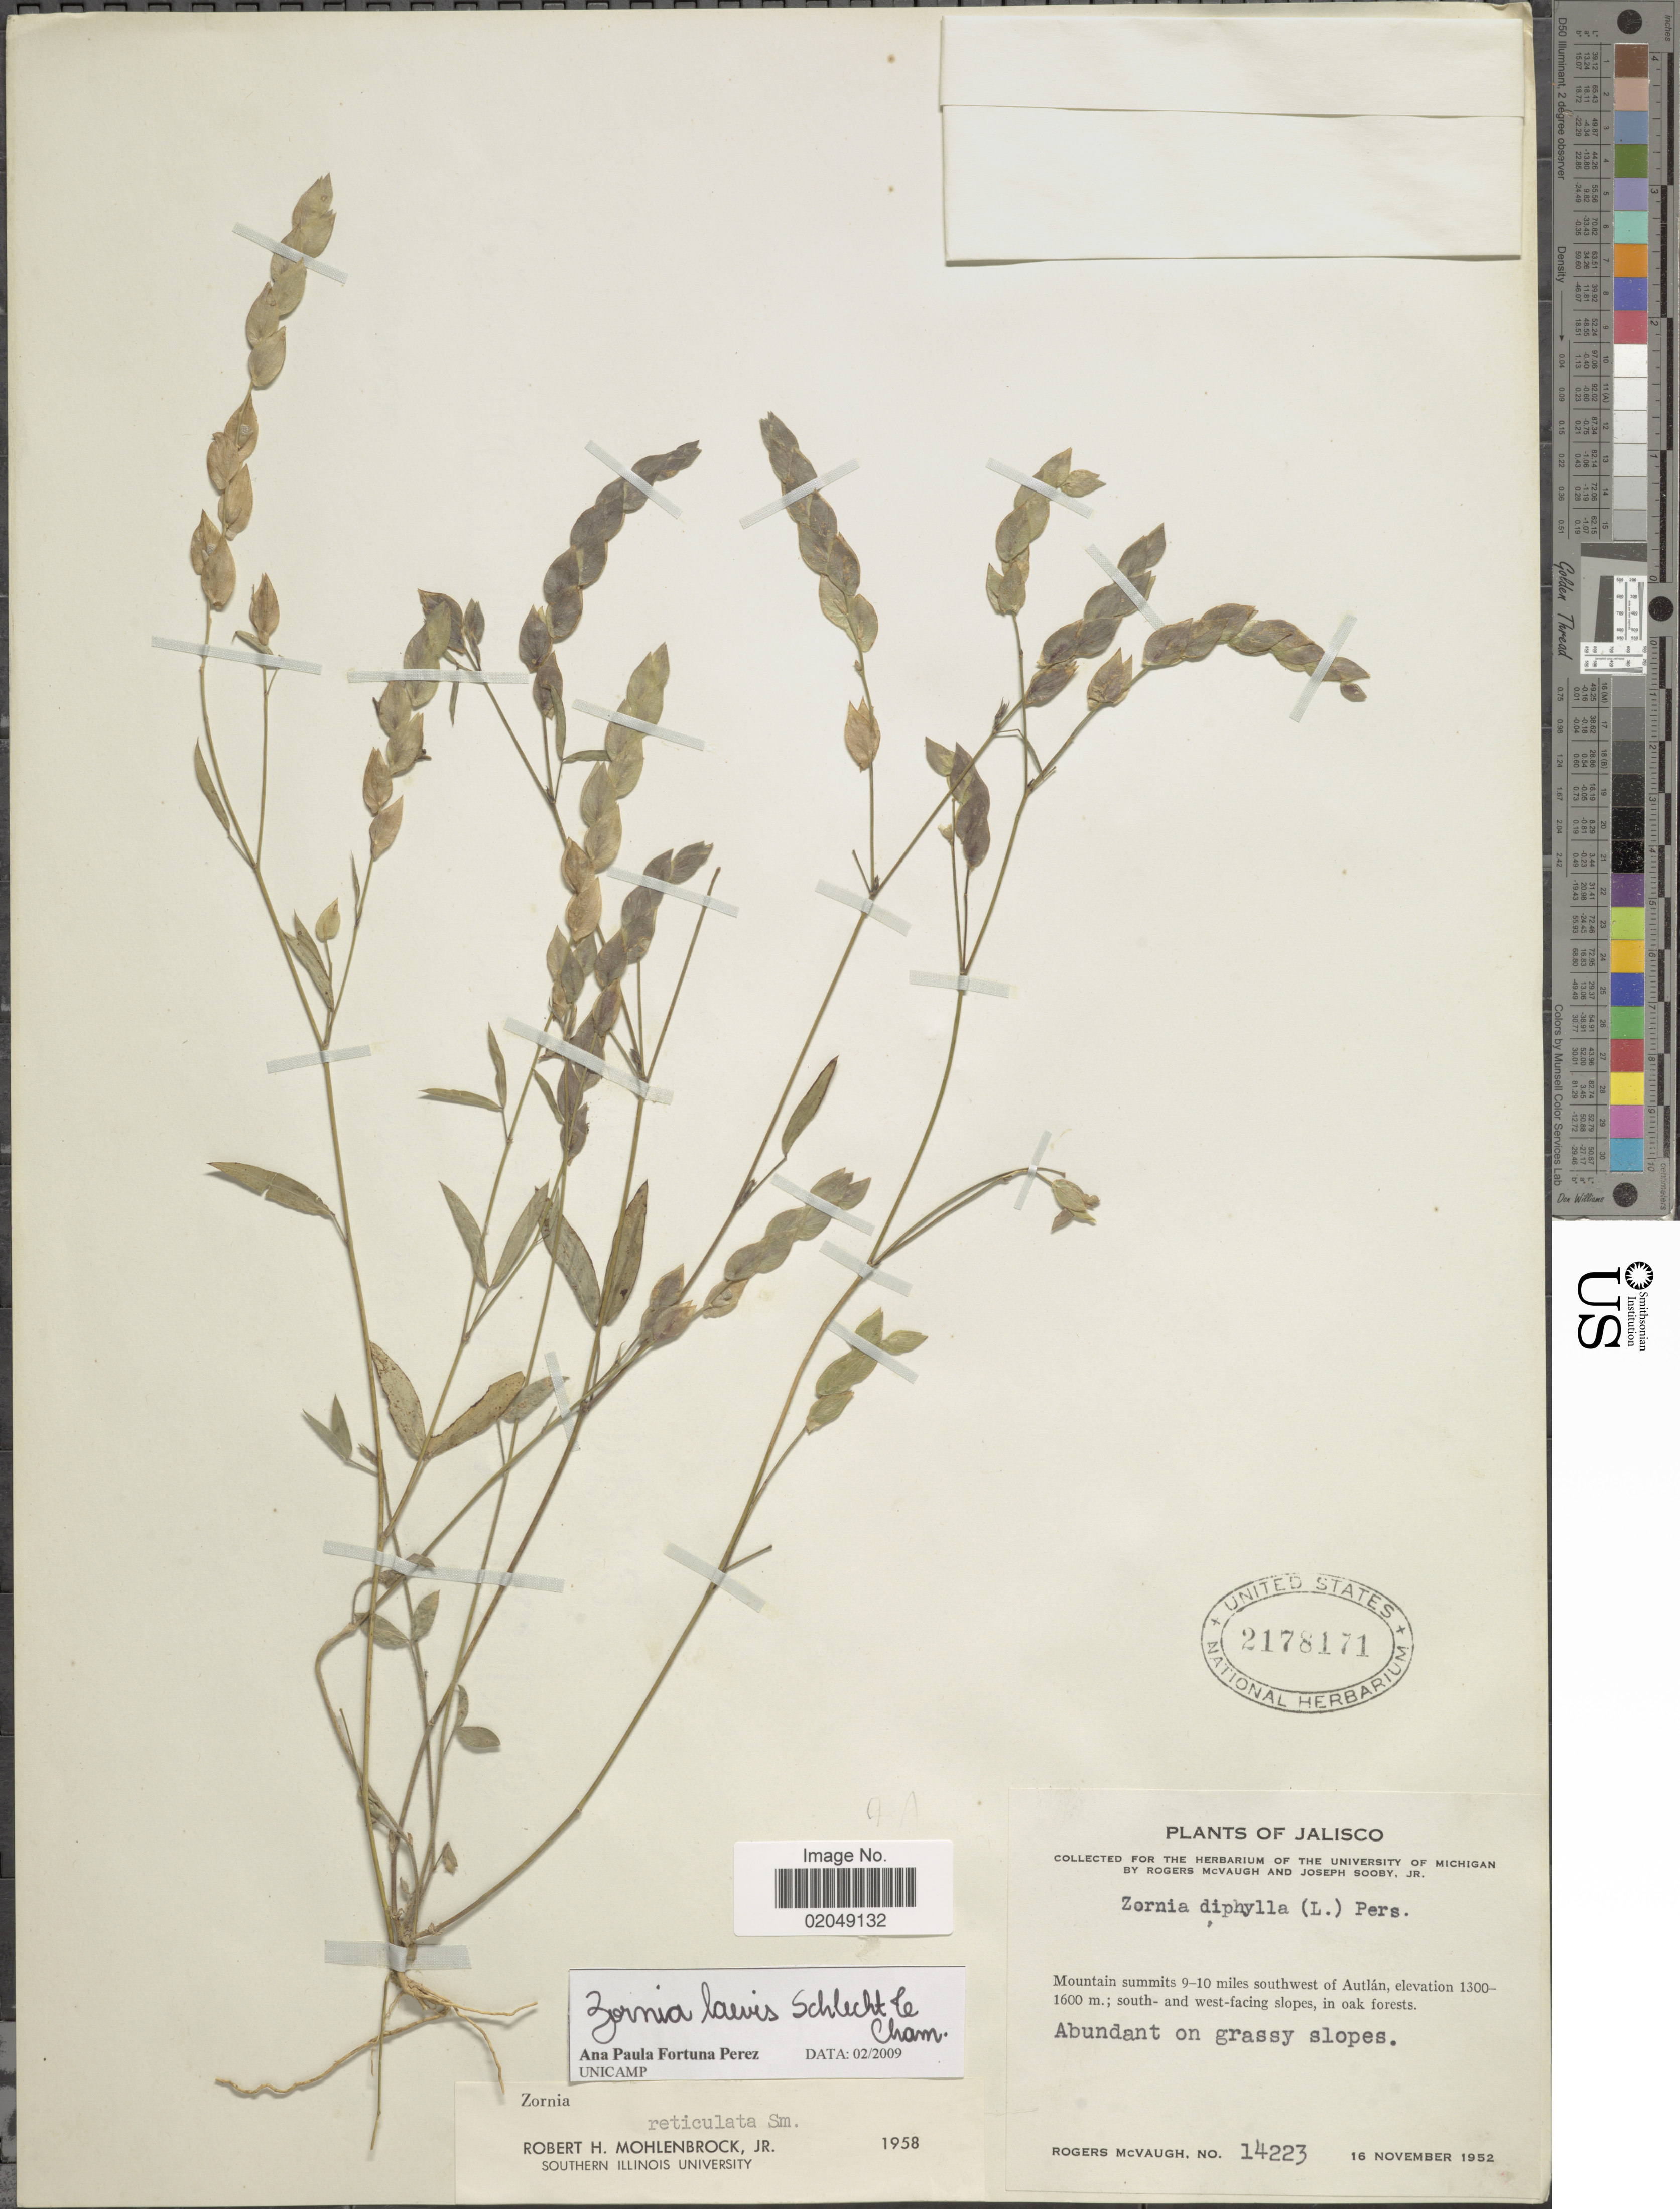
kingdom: Plantae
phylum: Tracheophyta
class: Magnoliopsida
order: Fabales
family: Fabaceae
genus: Zornia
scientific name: Zornia laevis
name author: Cham. & Schltdl.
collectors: R. McVaugh & J. Sooby Jr.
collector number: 14223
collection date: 1952-11-16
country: Mexico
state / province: Jalisco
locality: Mountain summits 9-10 miles southwest of Autlán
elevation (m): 1300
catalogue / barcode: US 2178171